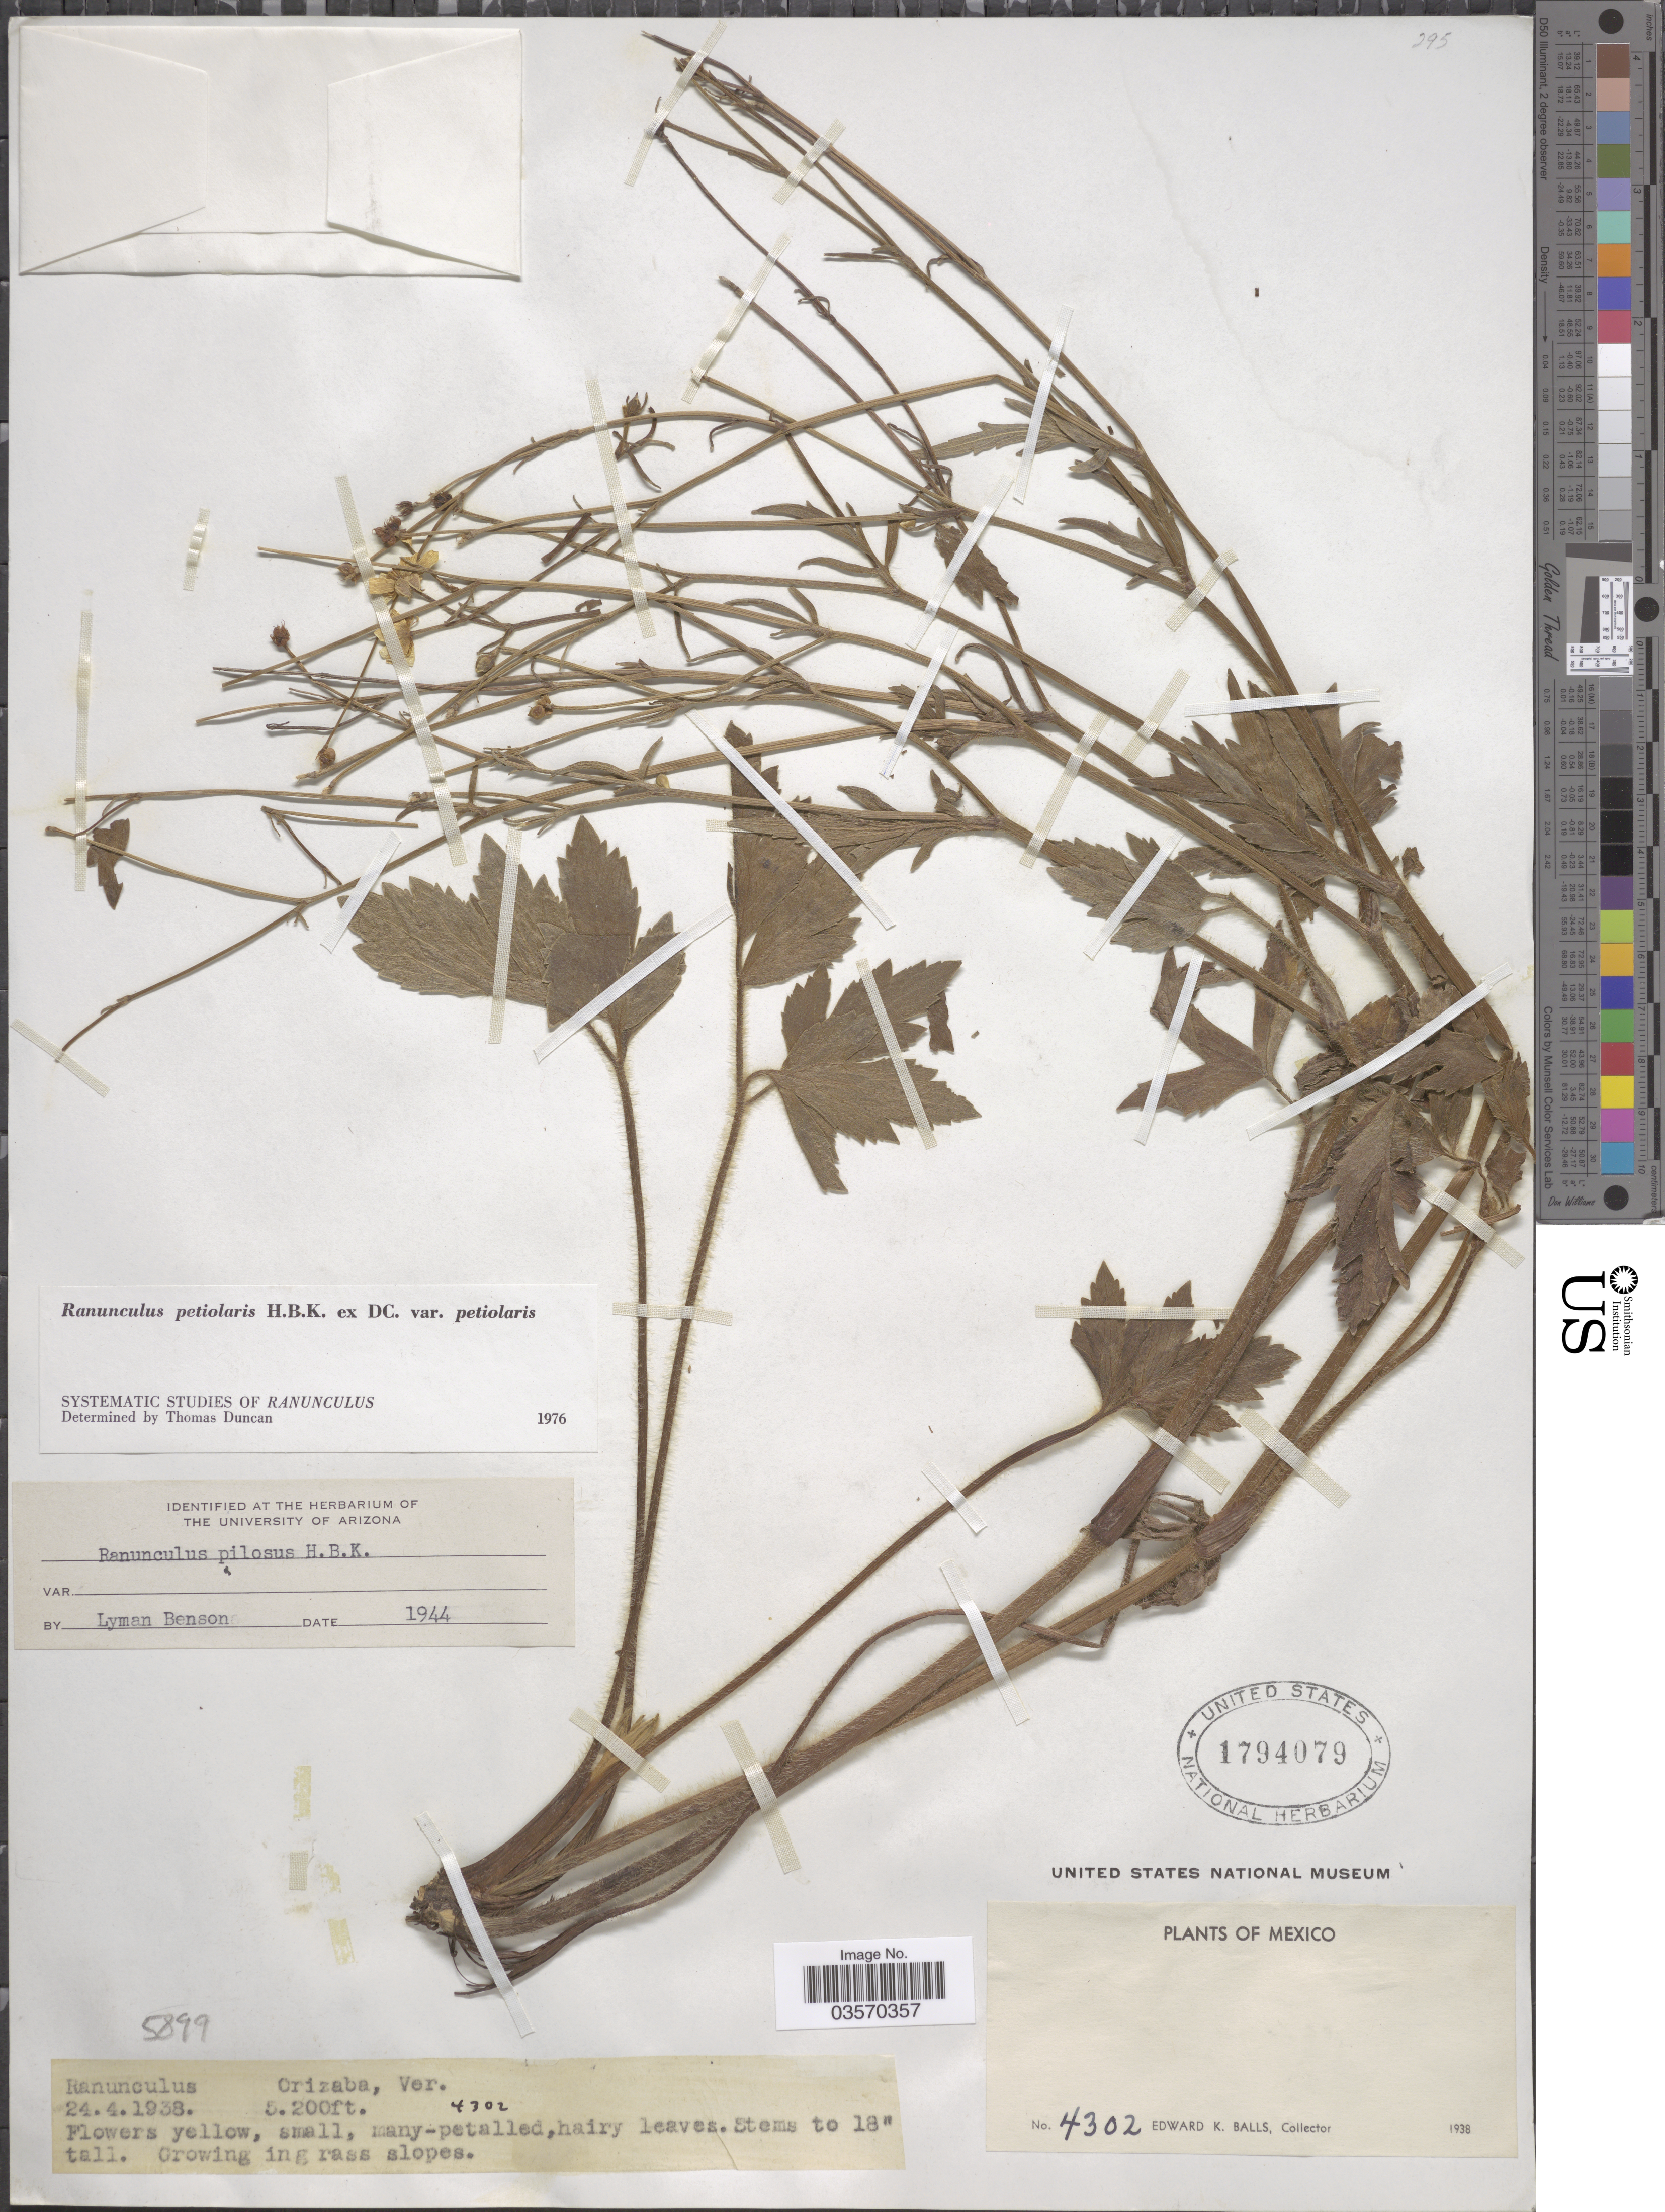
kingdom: Plantae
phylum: Tracheophyta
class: Magnoliopsida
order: Ranunculales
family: Ranunculaceae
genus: Ranunculus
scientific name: Ranunculus petiolaris var. petiolaris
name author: Kunth ex DC.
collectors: E. K. Balls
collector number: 4302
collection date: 1938-04-24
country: Mexico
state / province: Veracruz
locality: Orizaba, Ver.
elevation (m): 1585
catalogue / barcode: US 1794079